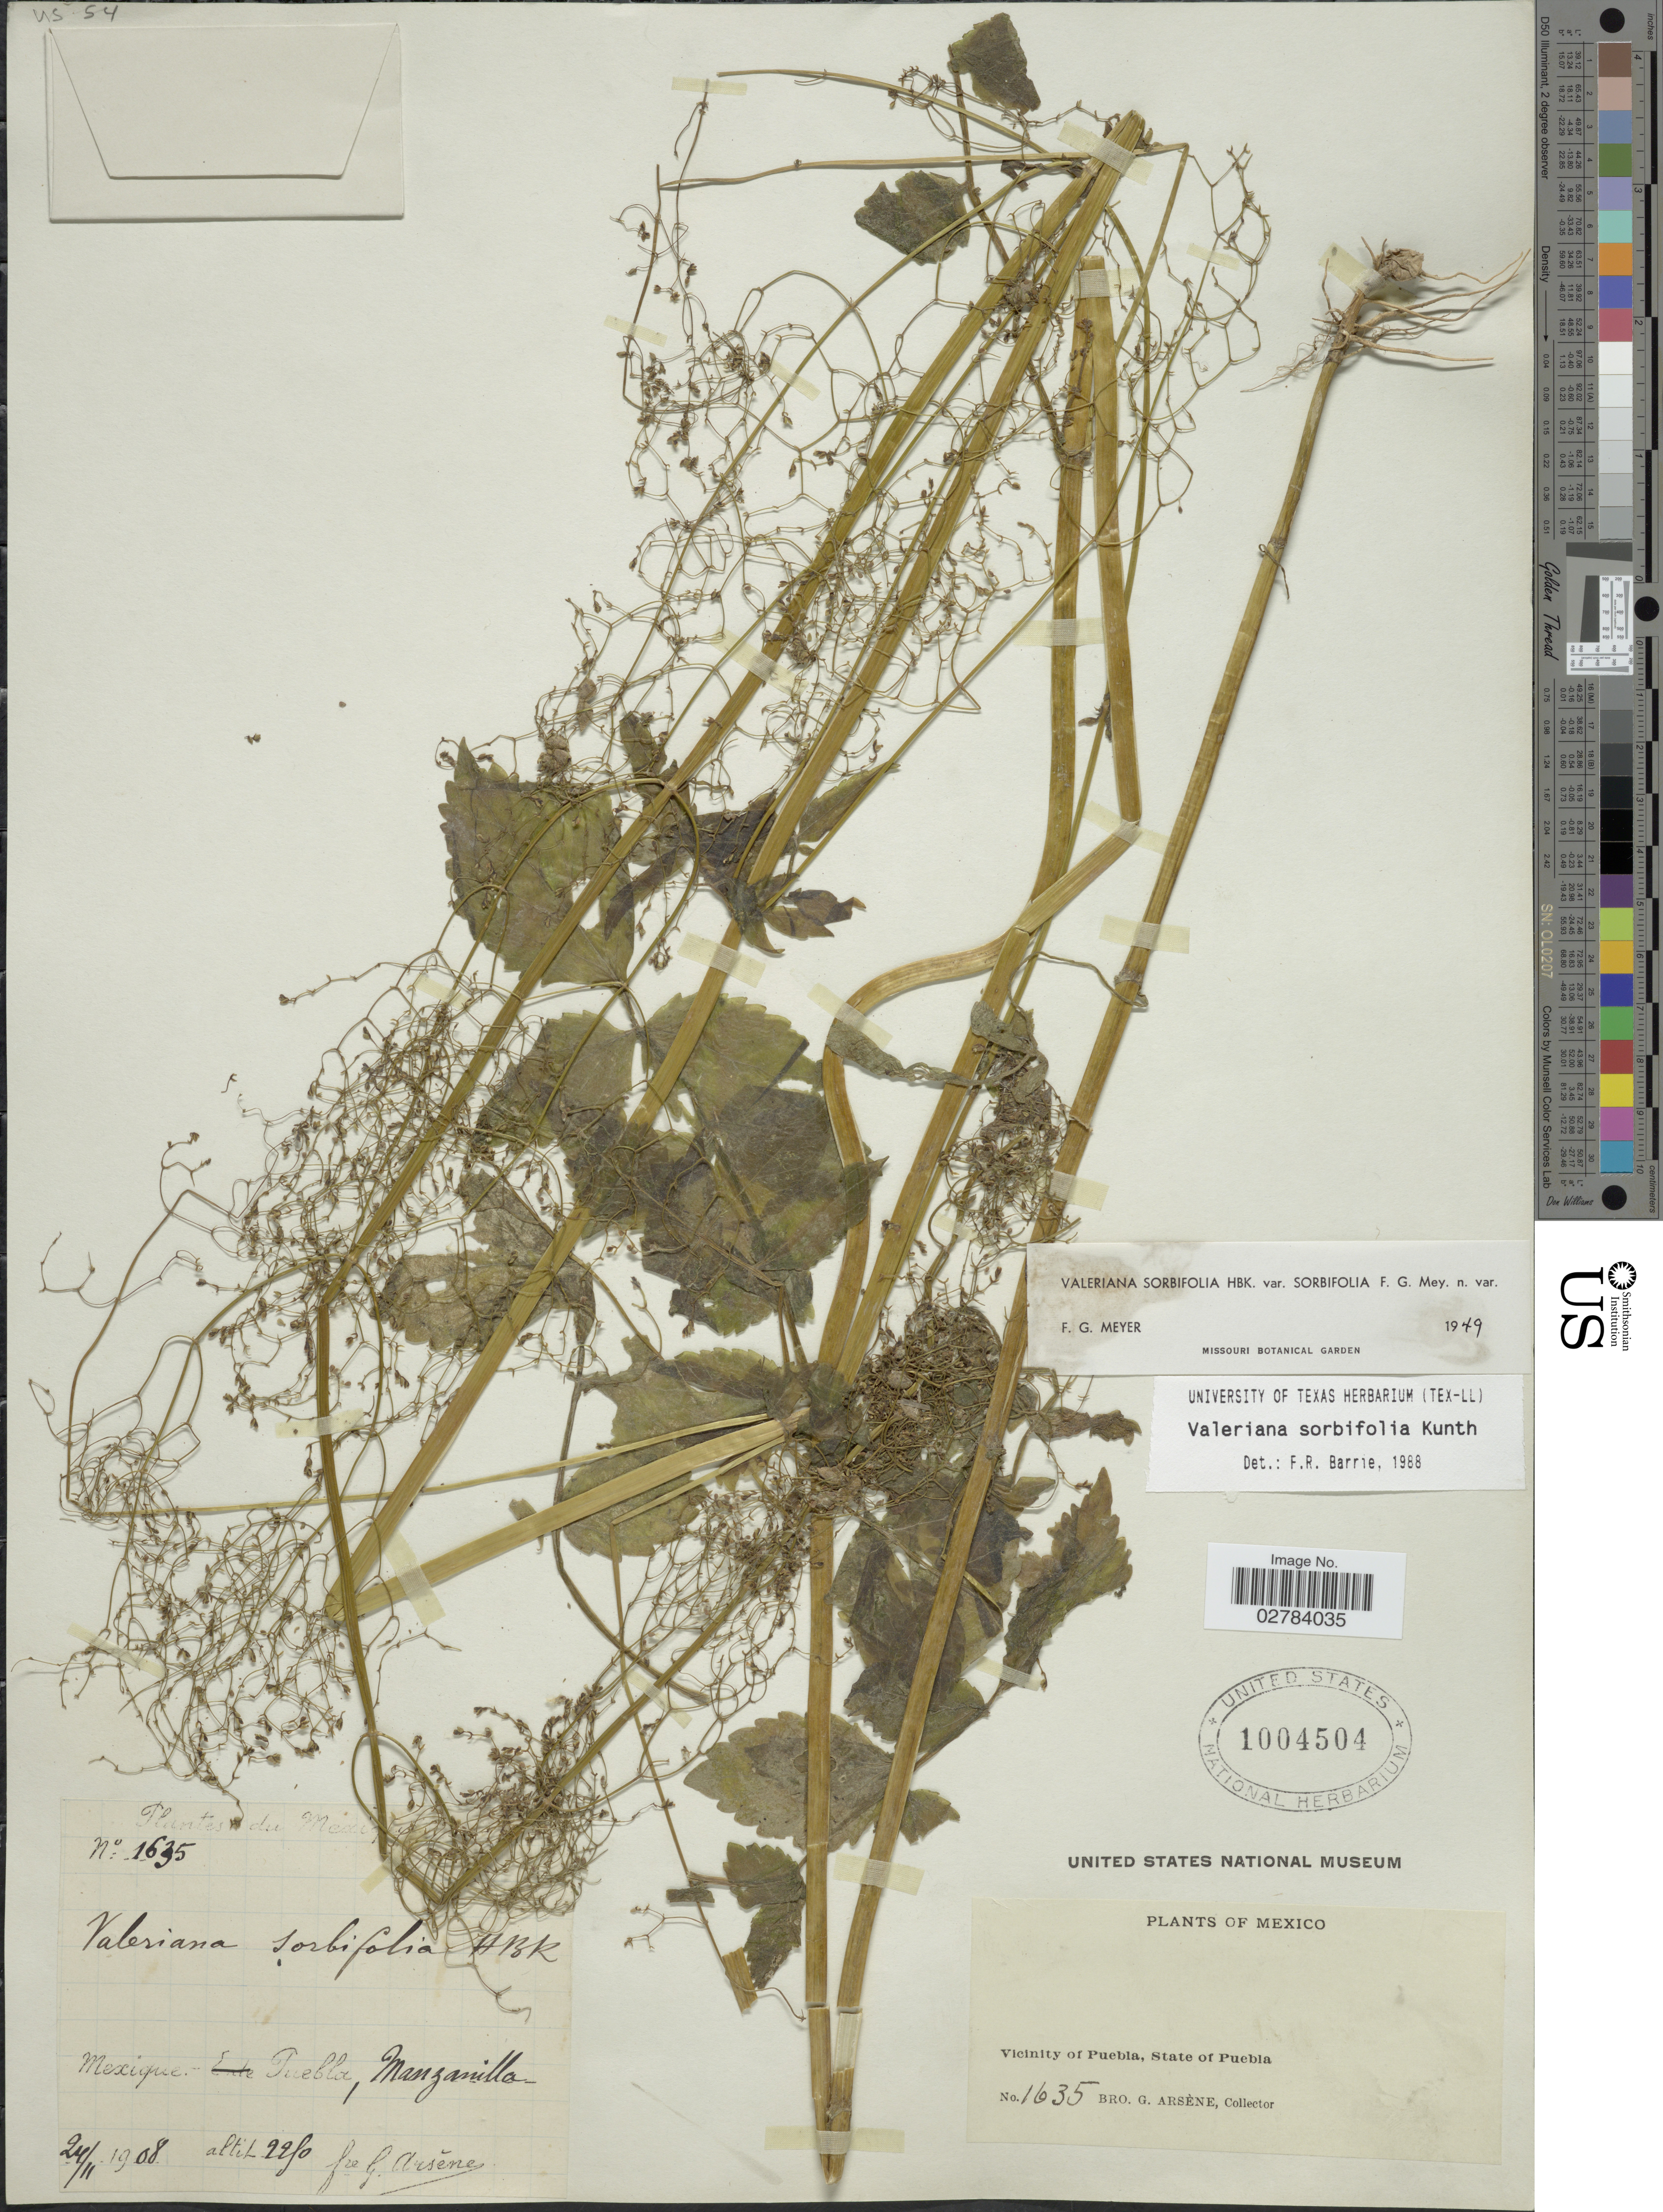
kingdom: Plantae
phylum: Tracheophyta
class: Magnoliopsida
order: Dipsacales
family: Caprifoliaceae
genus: Valeriana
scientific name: Valeriana sorbifolia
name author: Kunth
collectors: Bro. G. Arsène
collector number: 1635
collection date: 1908-11-24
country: Mexico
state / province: Puebla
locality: Manzanilla, Vicinity of Puebla.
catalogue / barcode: US 1004504